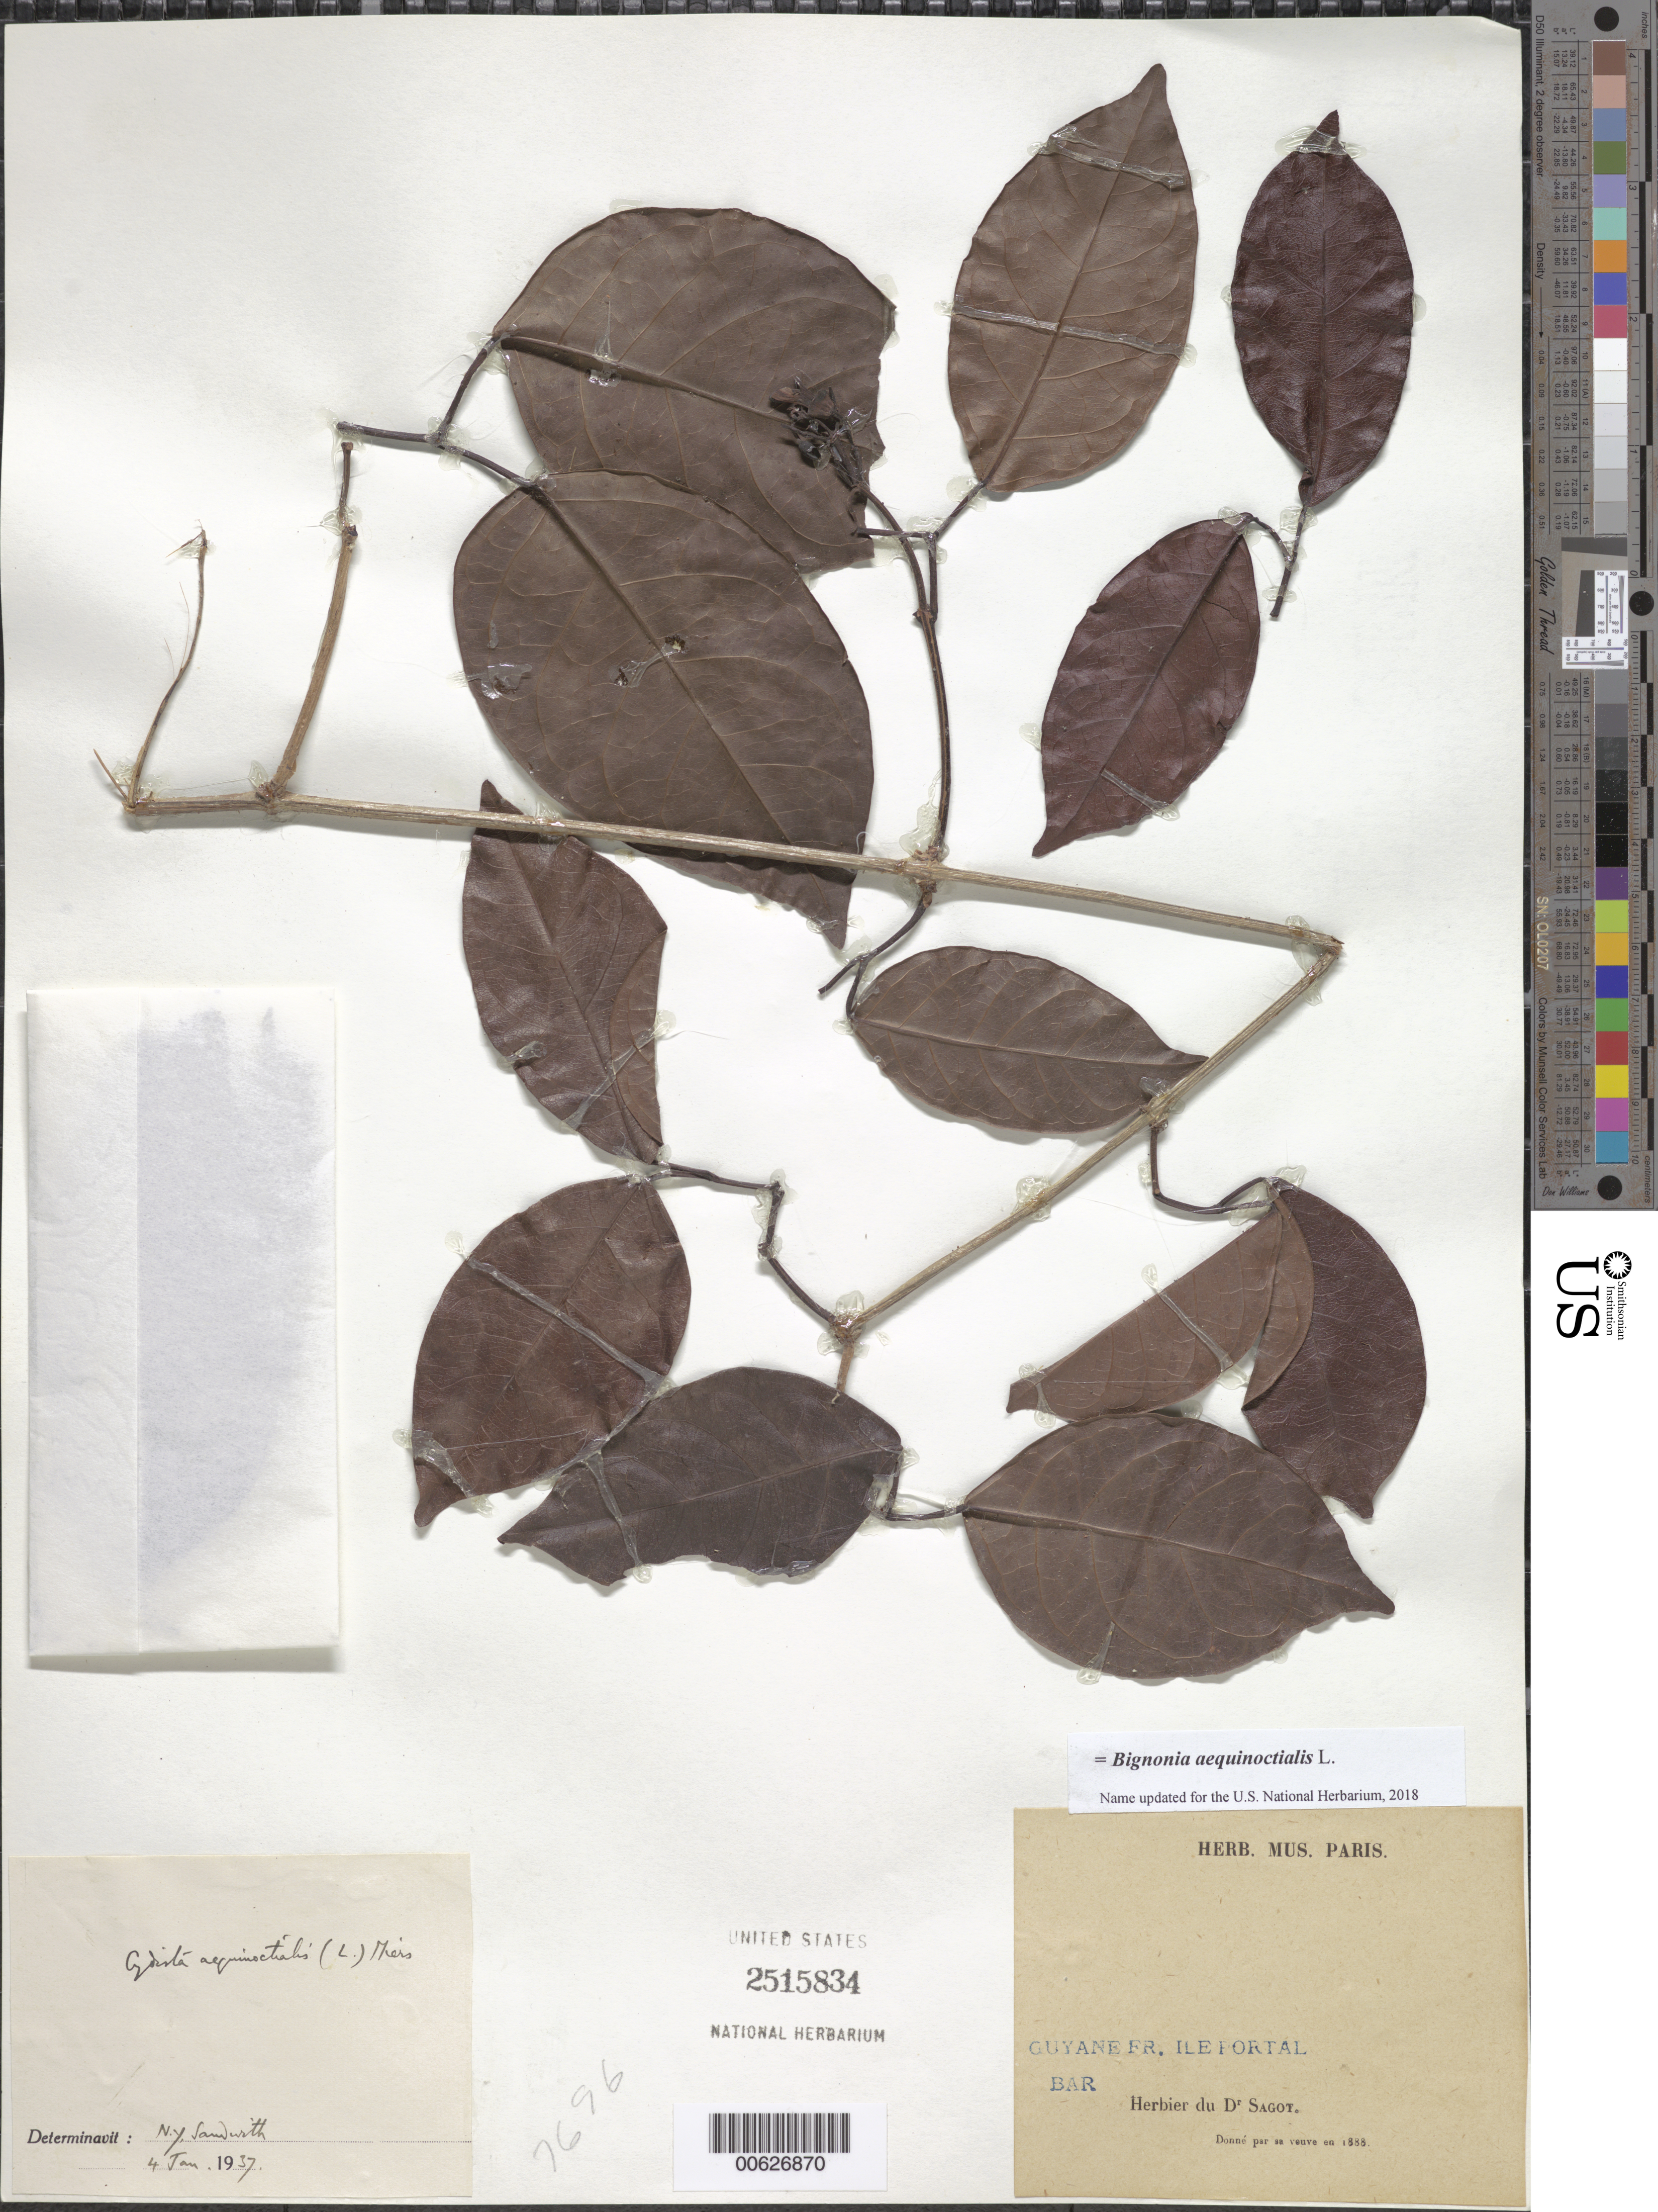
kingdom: Plantae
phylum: Tracheophyta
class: Magnoliopsida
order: Lamiales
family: Bignoniaceae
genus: Bignonia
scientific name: Bignonia aequinoctialis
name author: L.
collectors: P. A. Sagot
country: French Guiana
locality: Ile Portal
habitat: Ile Portal, Bar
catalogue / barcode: US 2515834